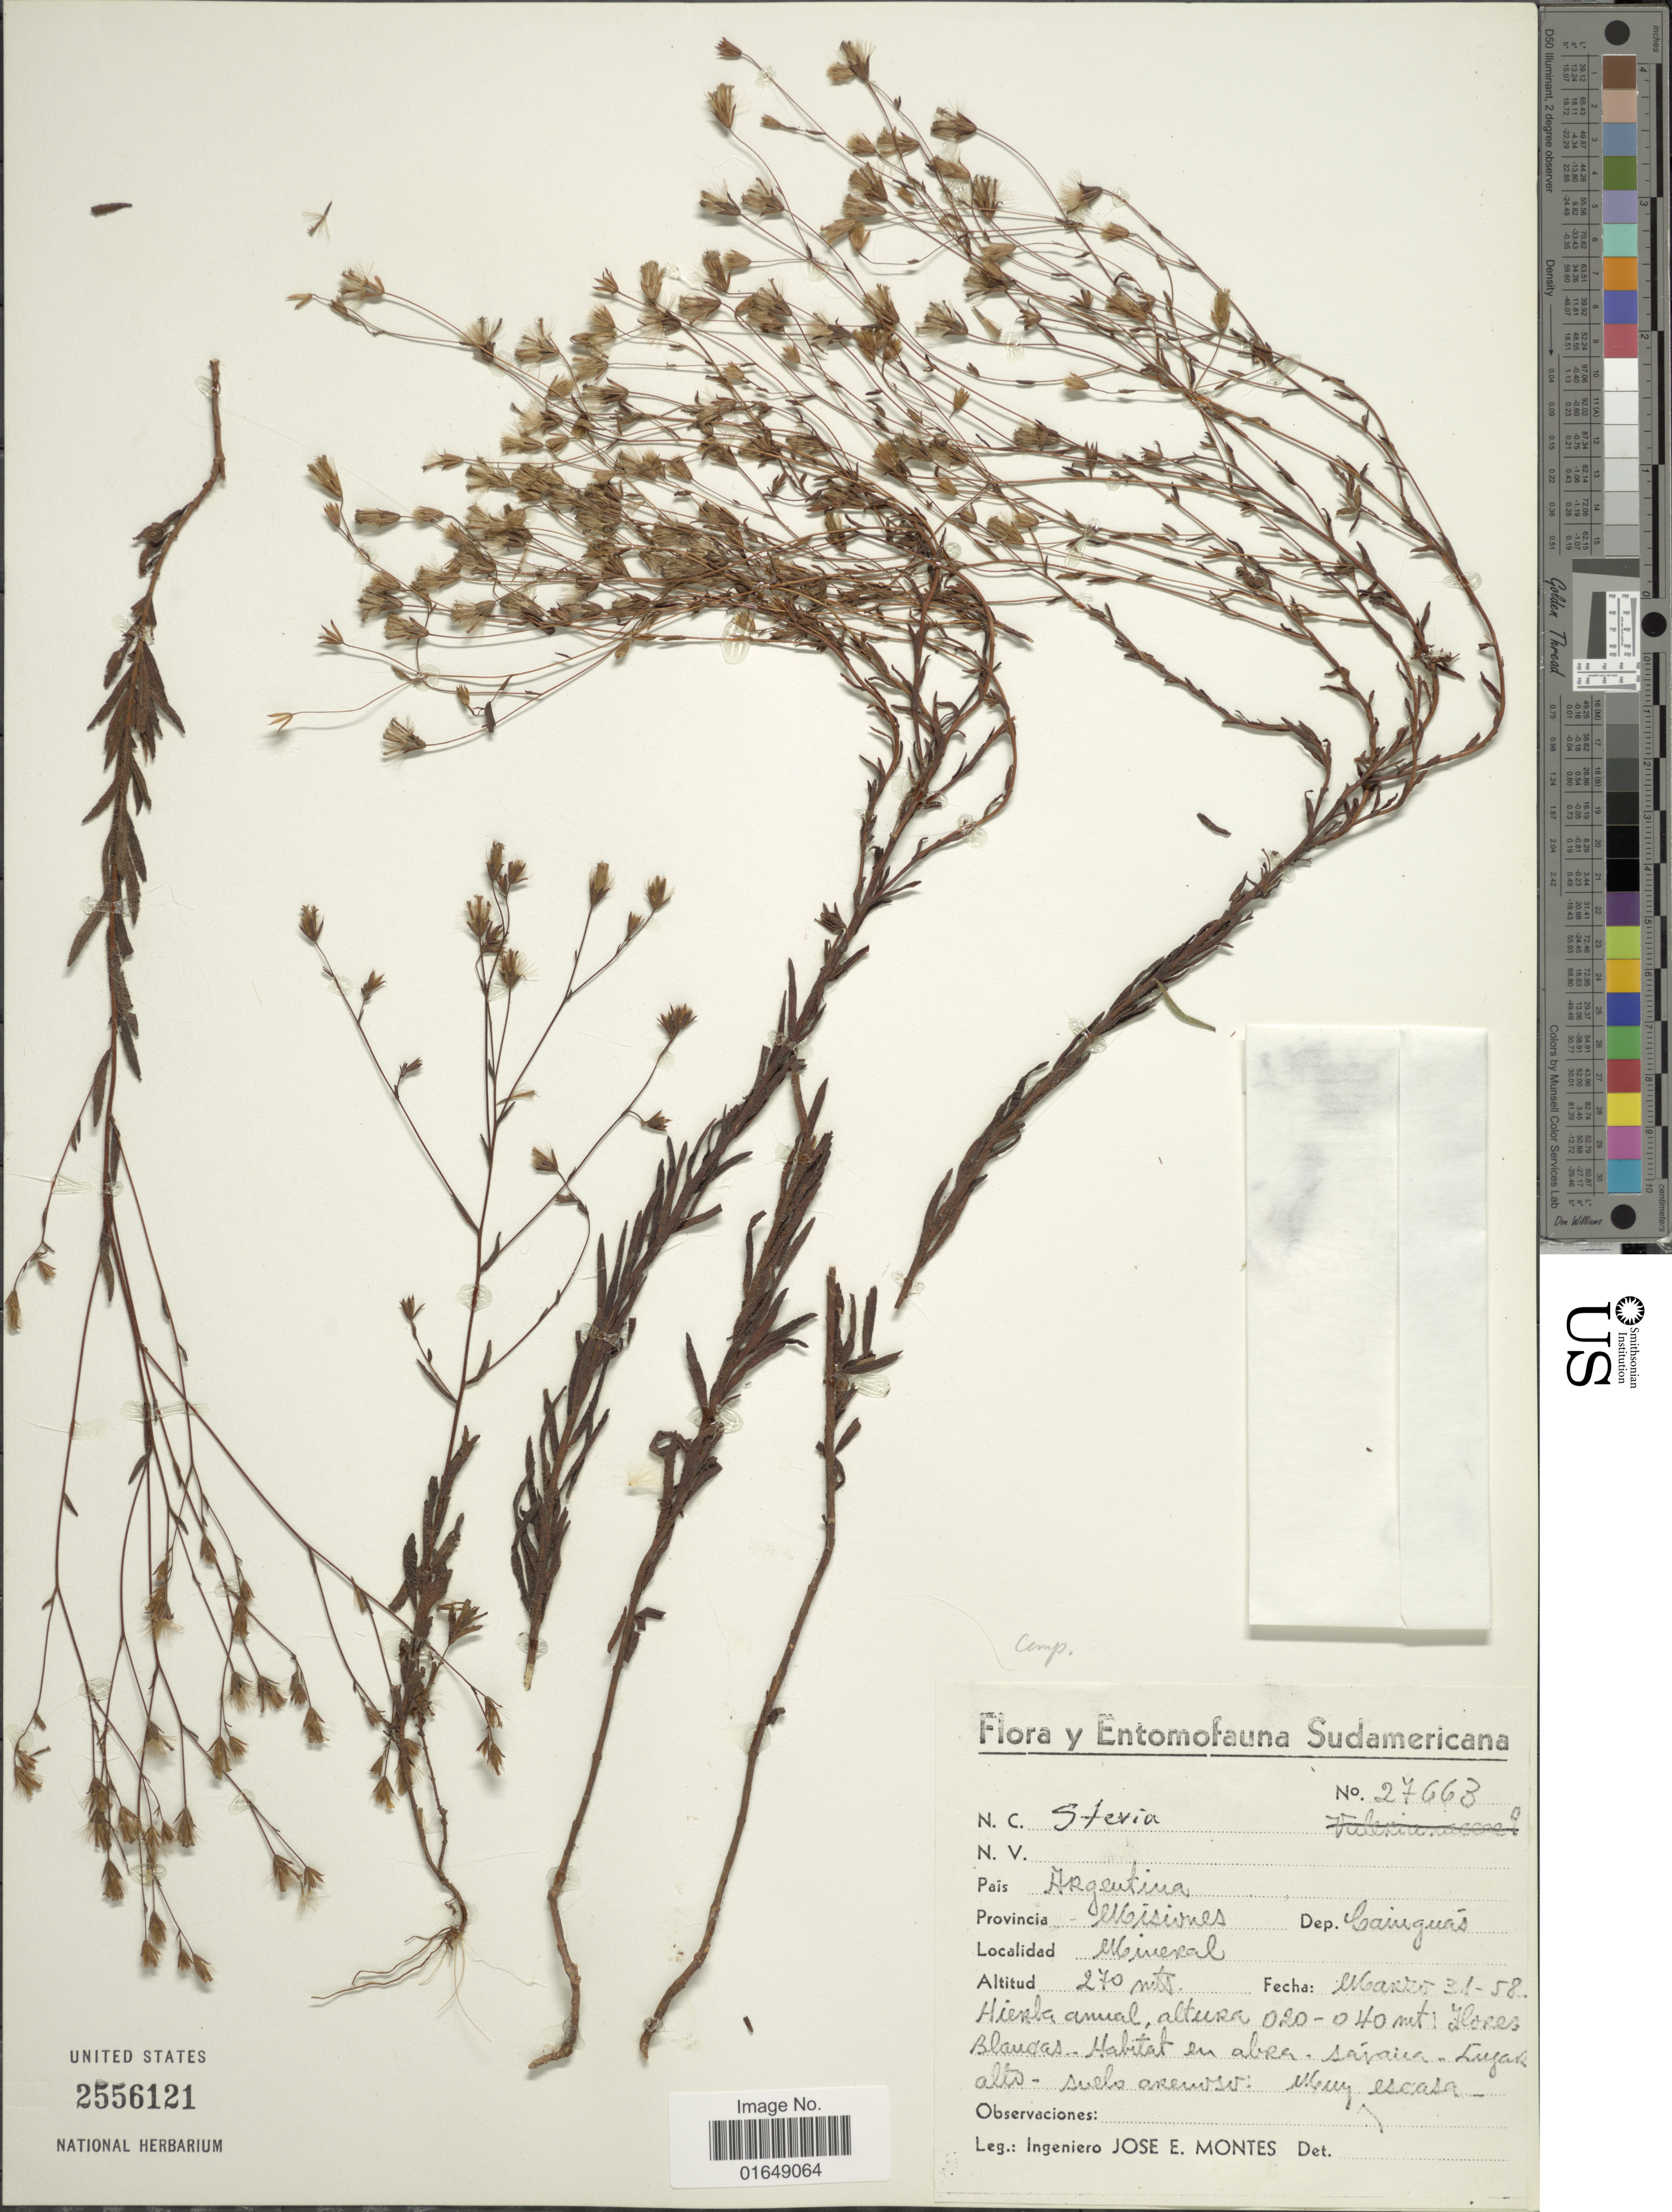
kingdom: Plantae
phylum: Tracheophyta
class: Magnoliopsida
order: Asterales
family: Asteraceae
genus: Stevia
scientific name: Stevia sp.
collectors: J. E. Montes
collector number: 27663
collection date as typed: Transcribed d/m/y: 31/3/58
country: Argentina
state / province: Misiones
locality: Dep. Cainguás, Mineral.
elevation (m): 270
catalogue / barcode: US 2556121